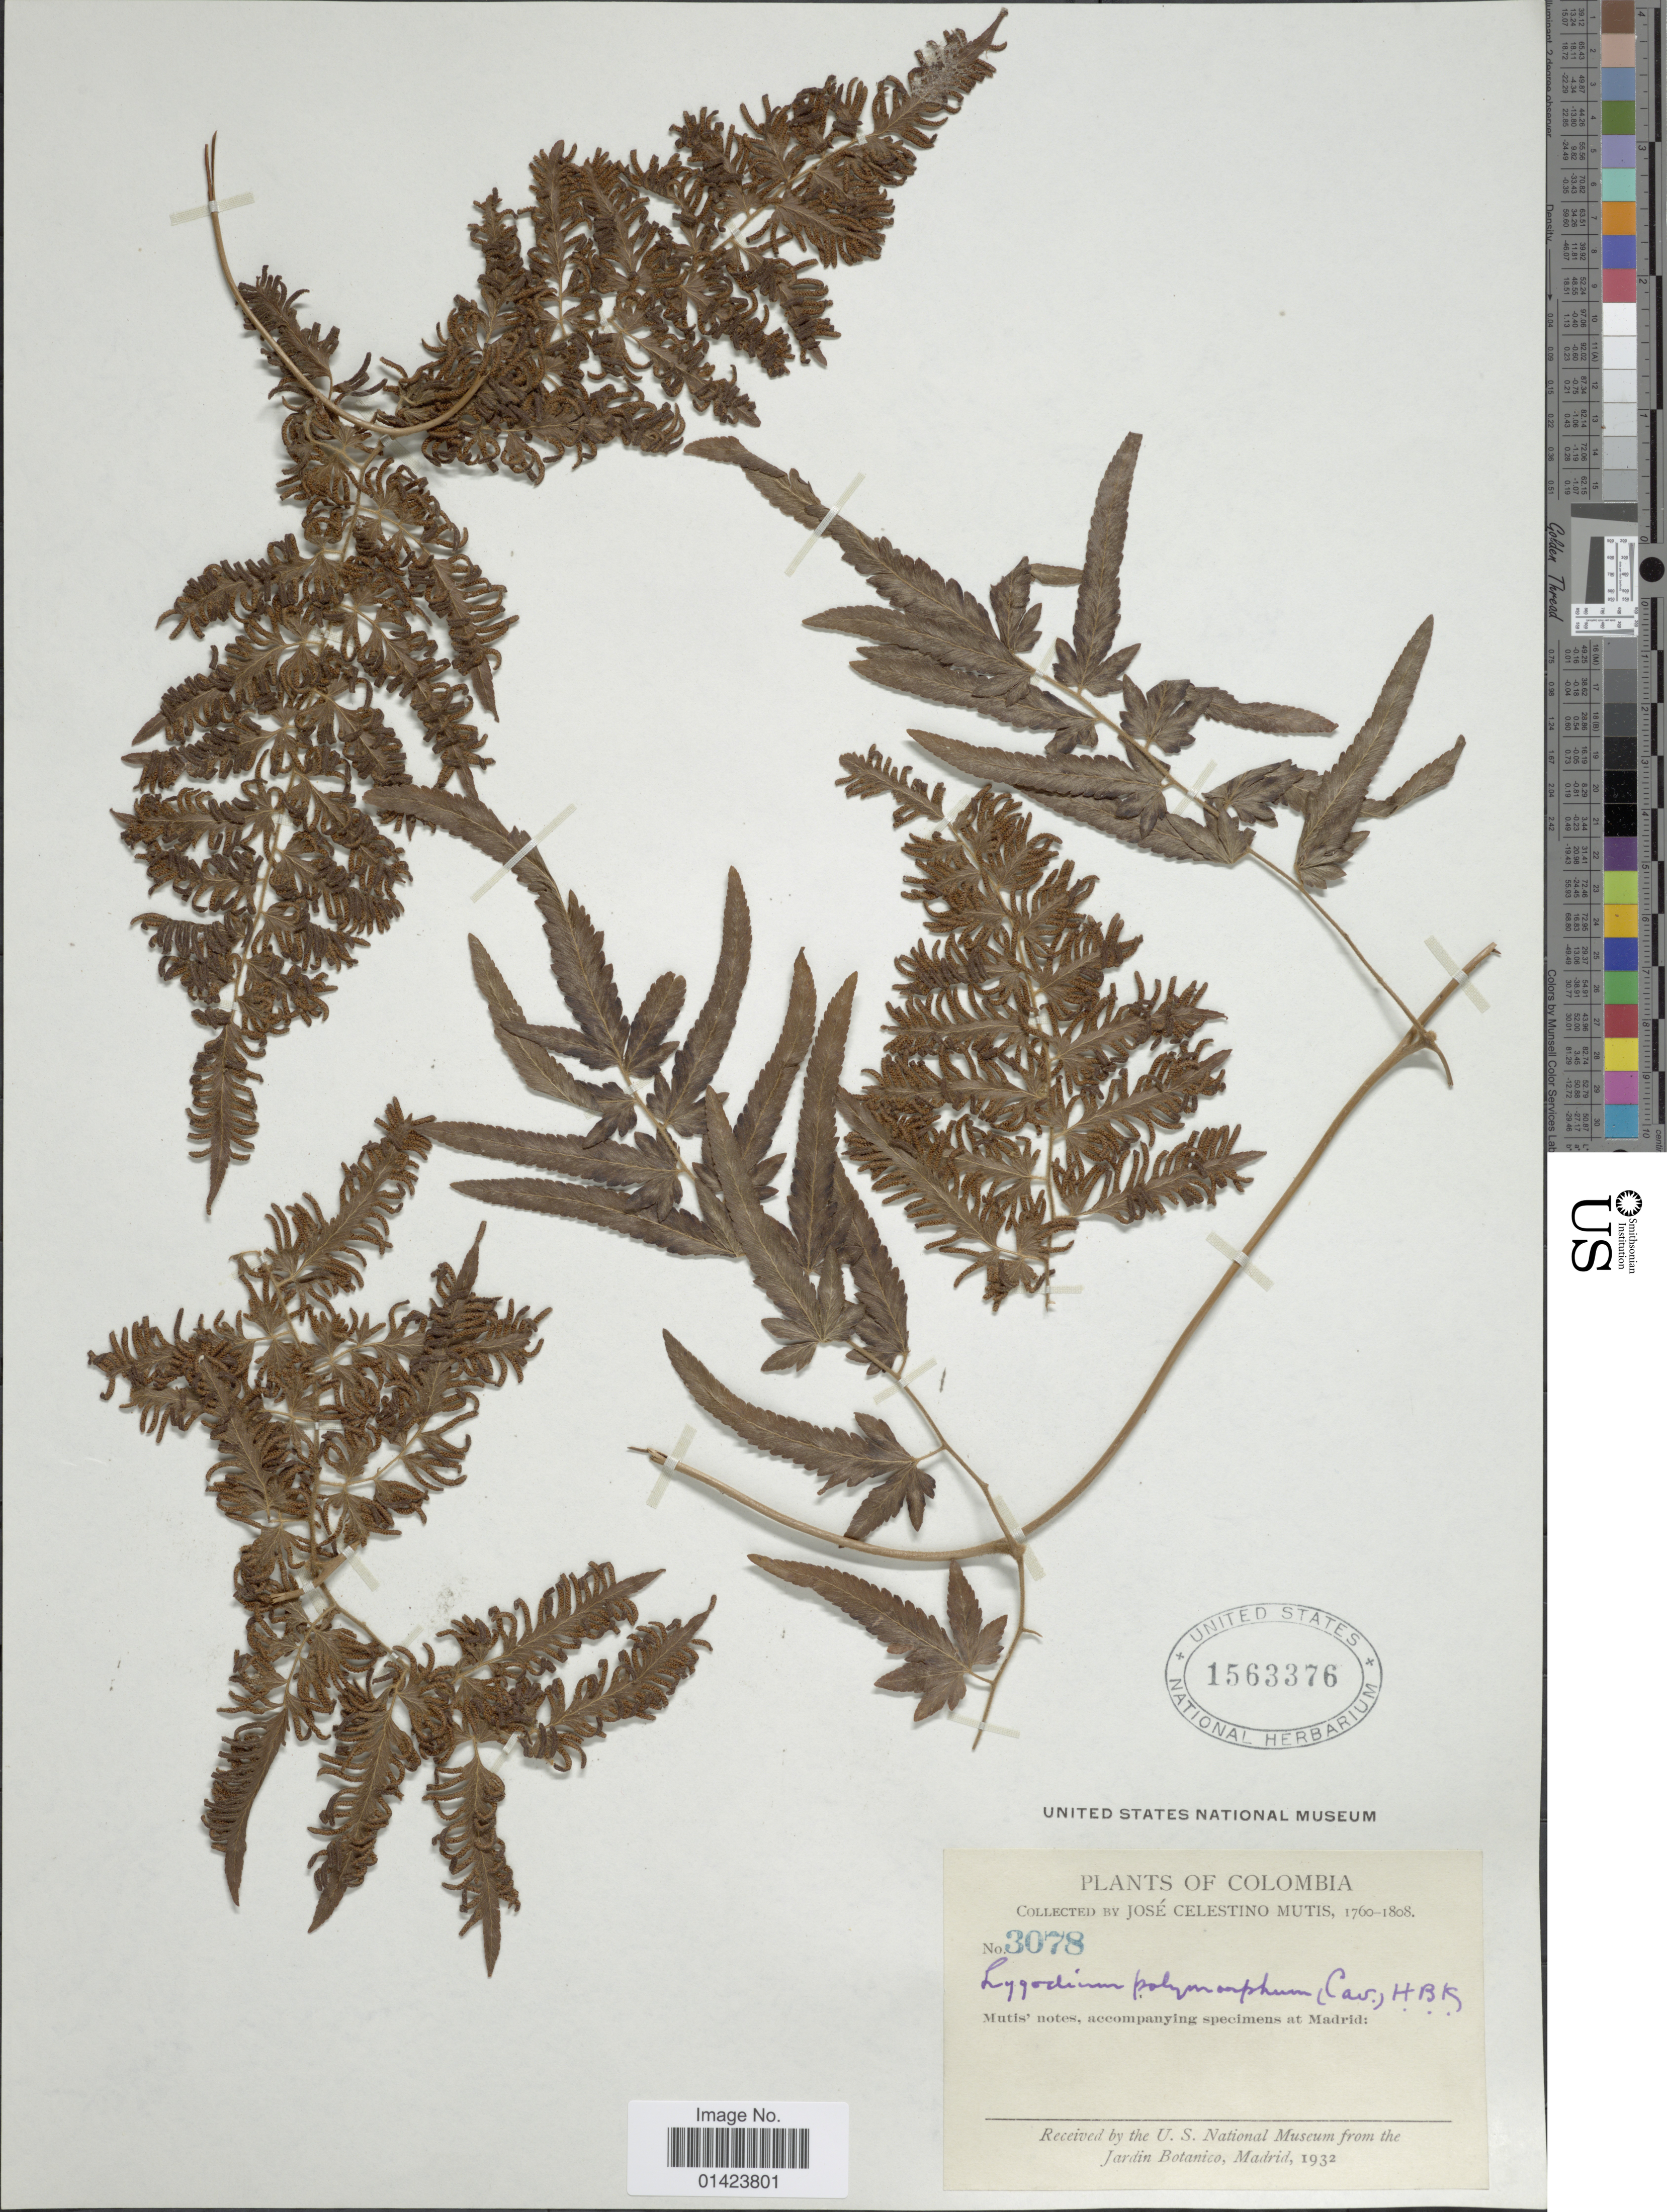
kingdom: Plantae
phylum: Tracheophyta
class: Polypodiopsida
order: Schizaeales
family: Lygodiaceae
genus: Lygodium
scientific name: Lygodium venustum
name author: Sw.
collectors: J. C. B. Mutis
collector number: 3078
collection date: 1760/1808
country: Colombia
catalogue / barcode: US 1563376